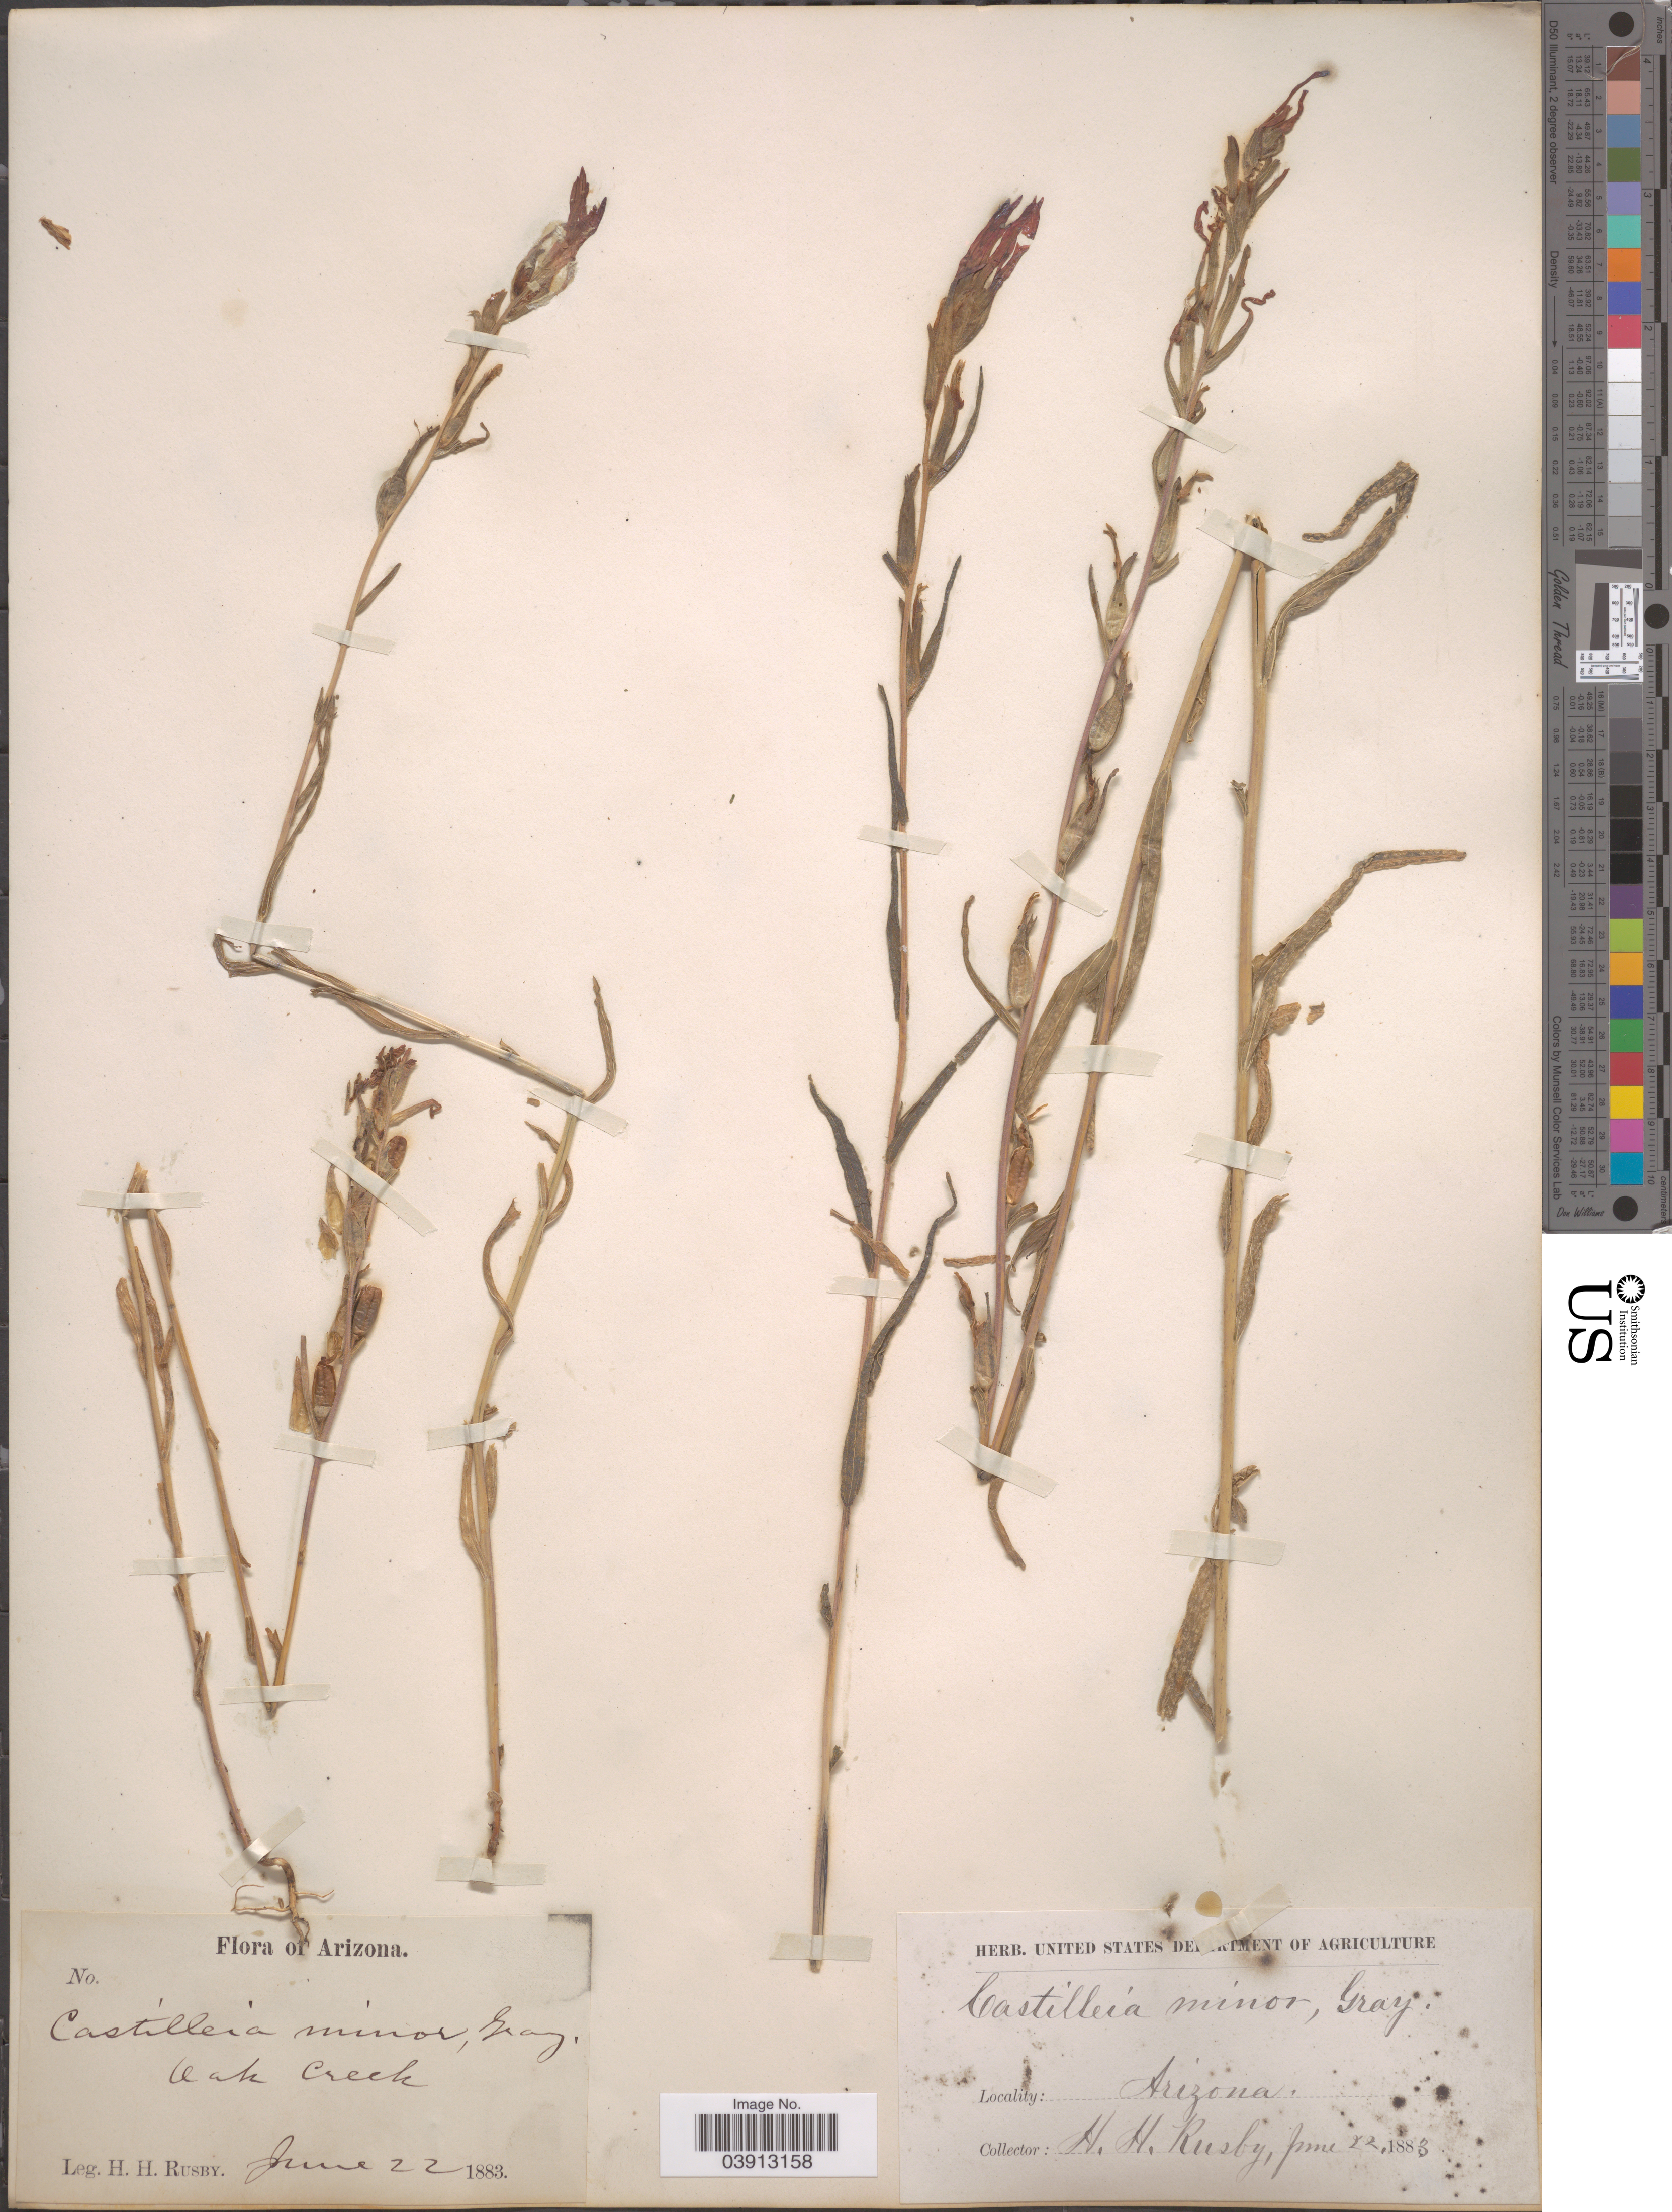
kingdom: Plantae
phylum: Tracheophyta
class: Magnoliopsida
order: Lamiales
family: Orobanchaceae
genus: Castilleja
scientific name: Castilleja minor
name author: A. Gray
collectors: H. H. Rusby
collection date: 1883-06-22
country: United States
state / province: Arizona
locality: Oak Creek.